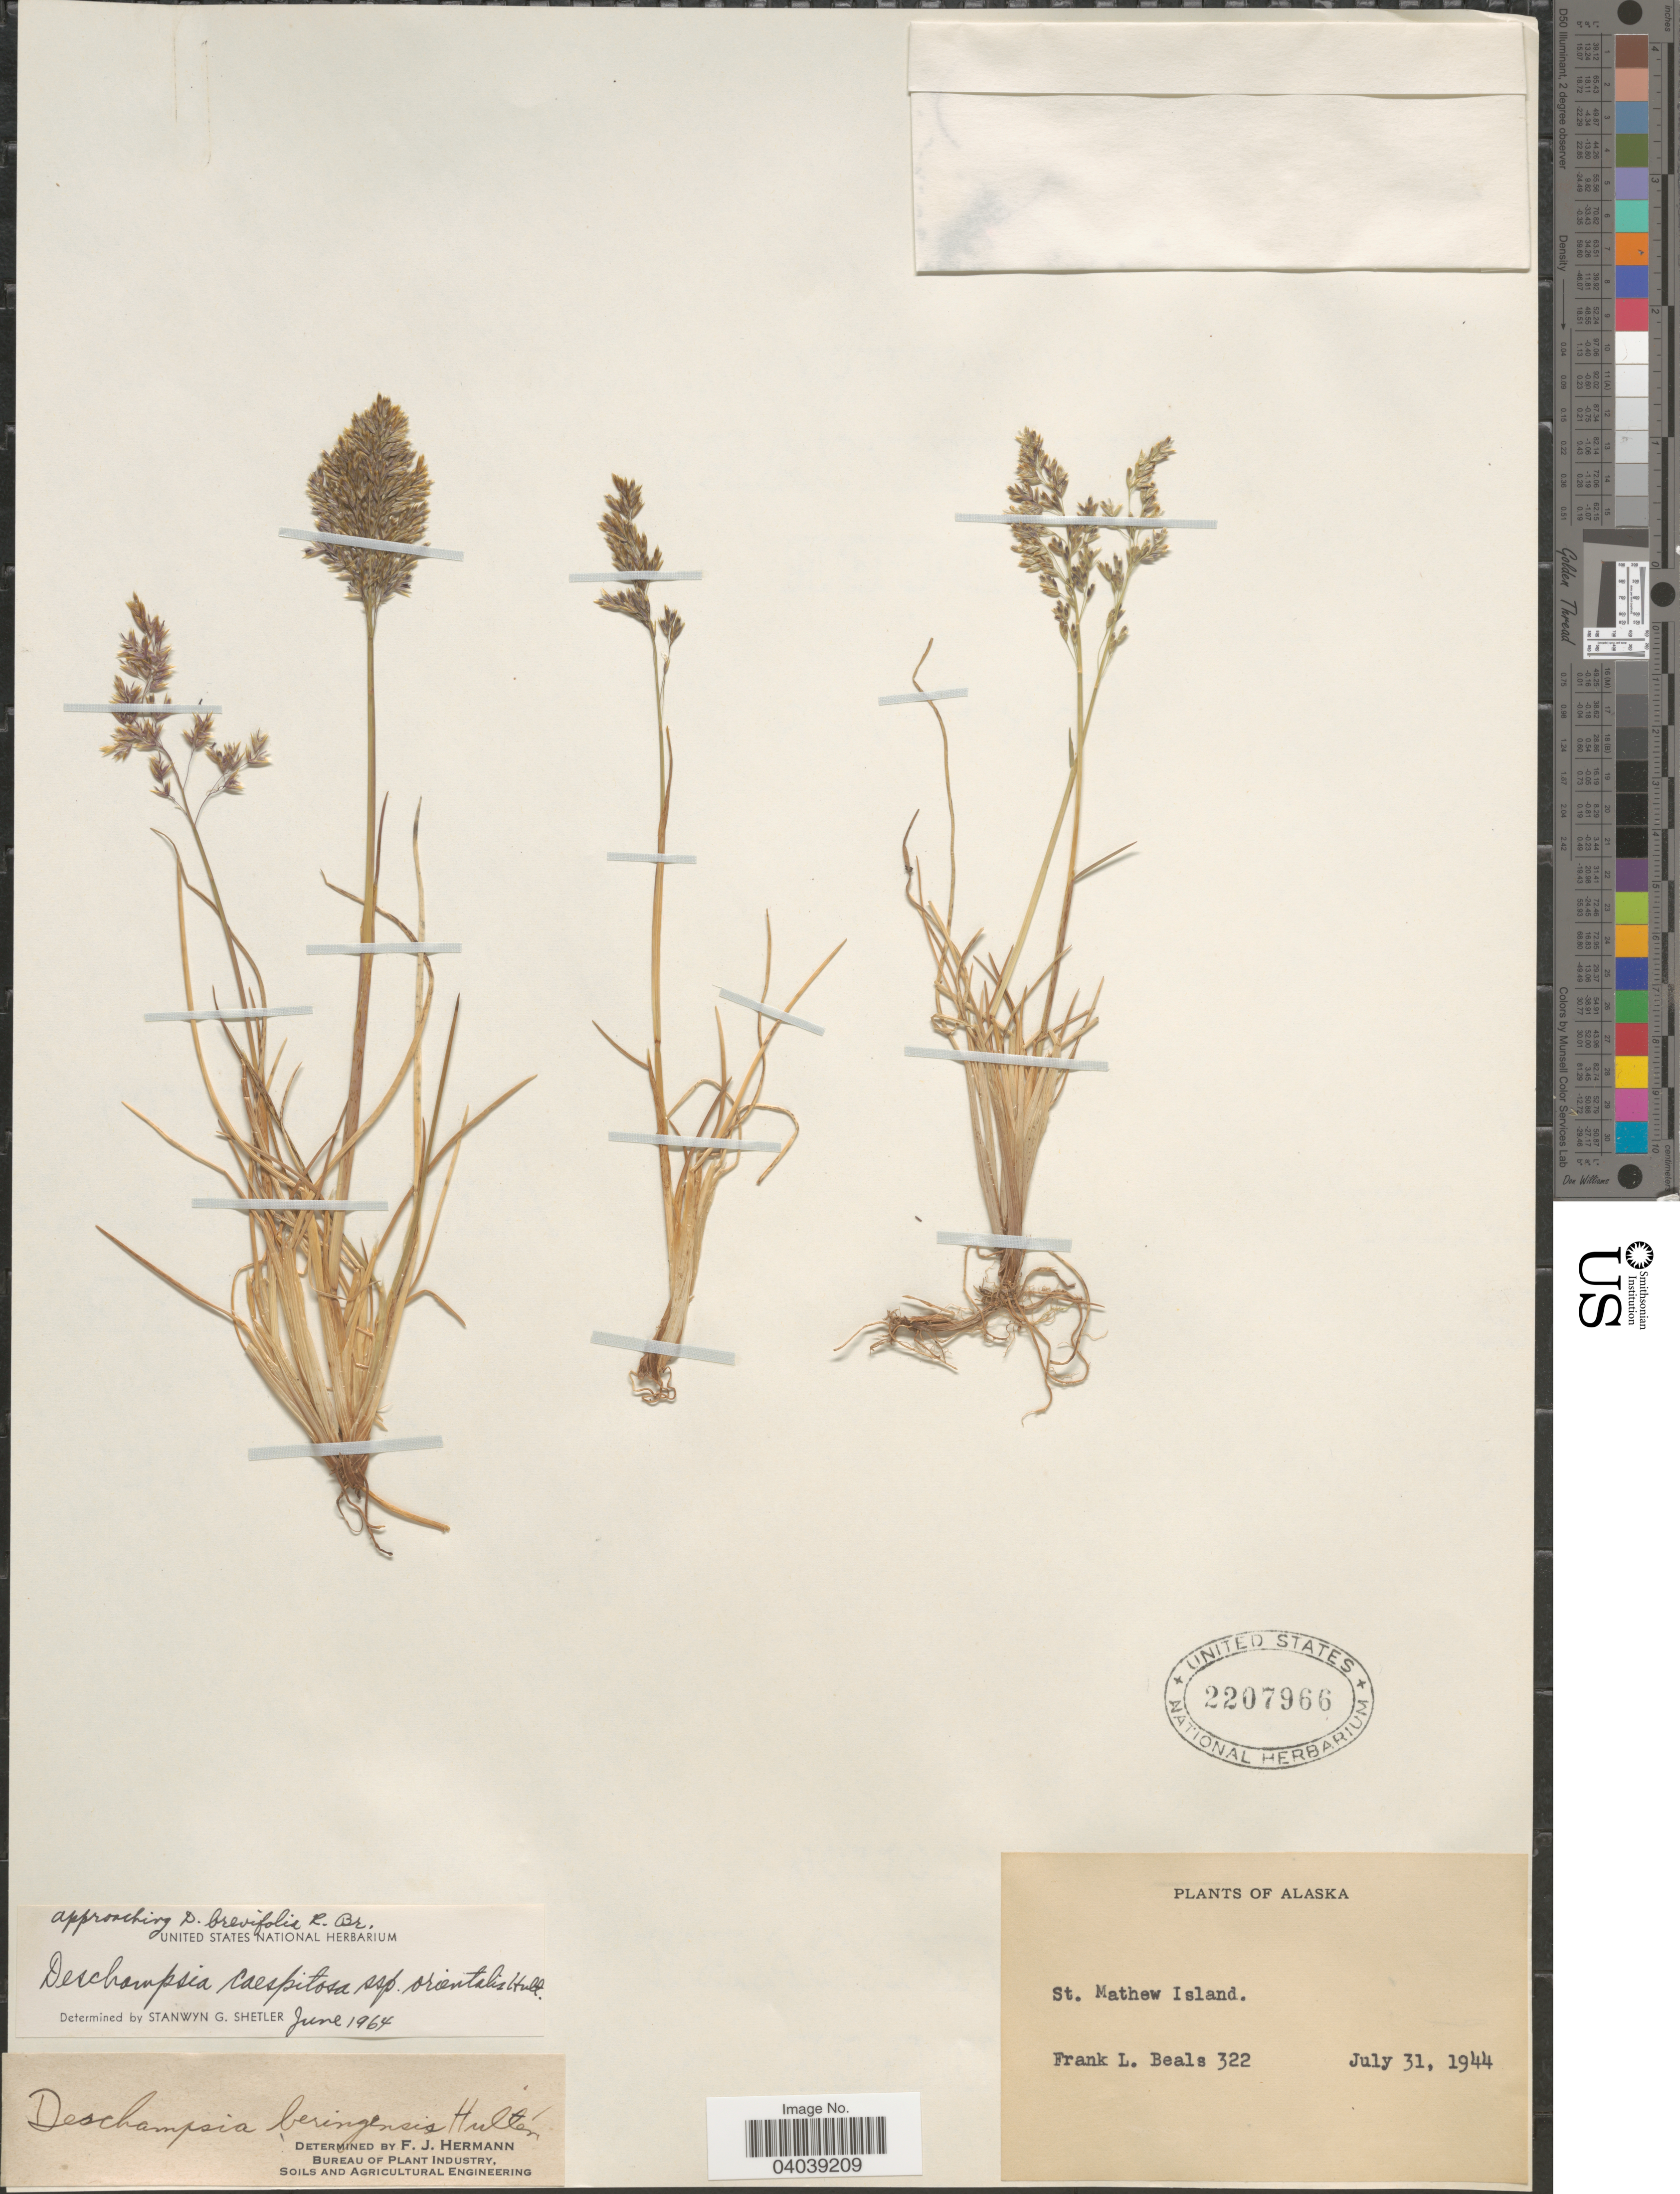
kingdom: Plantae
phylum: Tracheophyta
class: Liliopsida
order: Poales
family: Poaceae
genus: Deschampsia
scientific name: Deschampsia cespitosa subsp. orientalis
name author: Hultén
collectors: F. Beals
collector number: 322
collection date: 1944-07-31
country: United States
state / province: Alaska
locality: St. Mathew Island.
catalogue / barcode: US 2207966